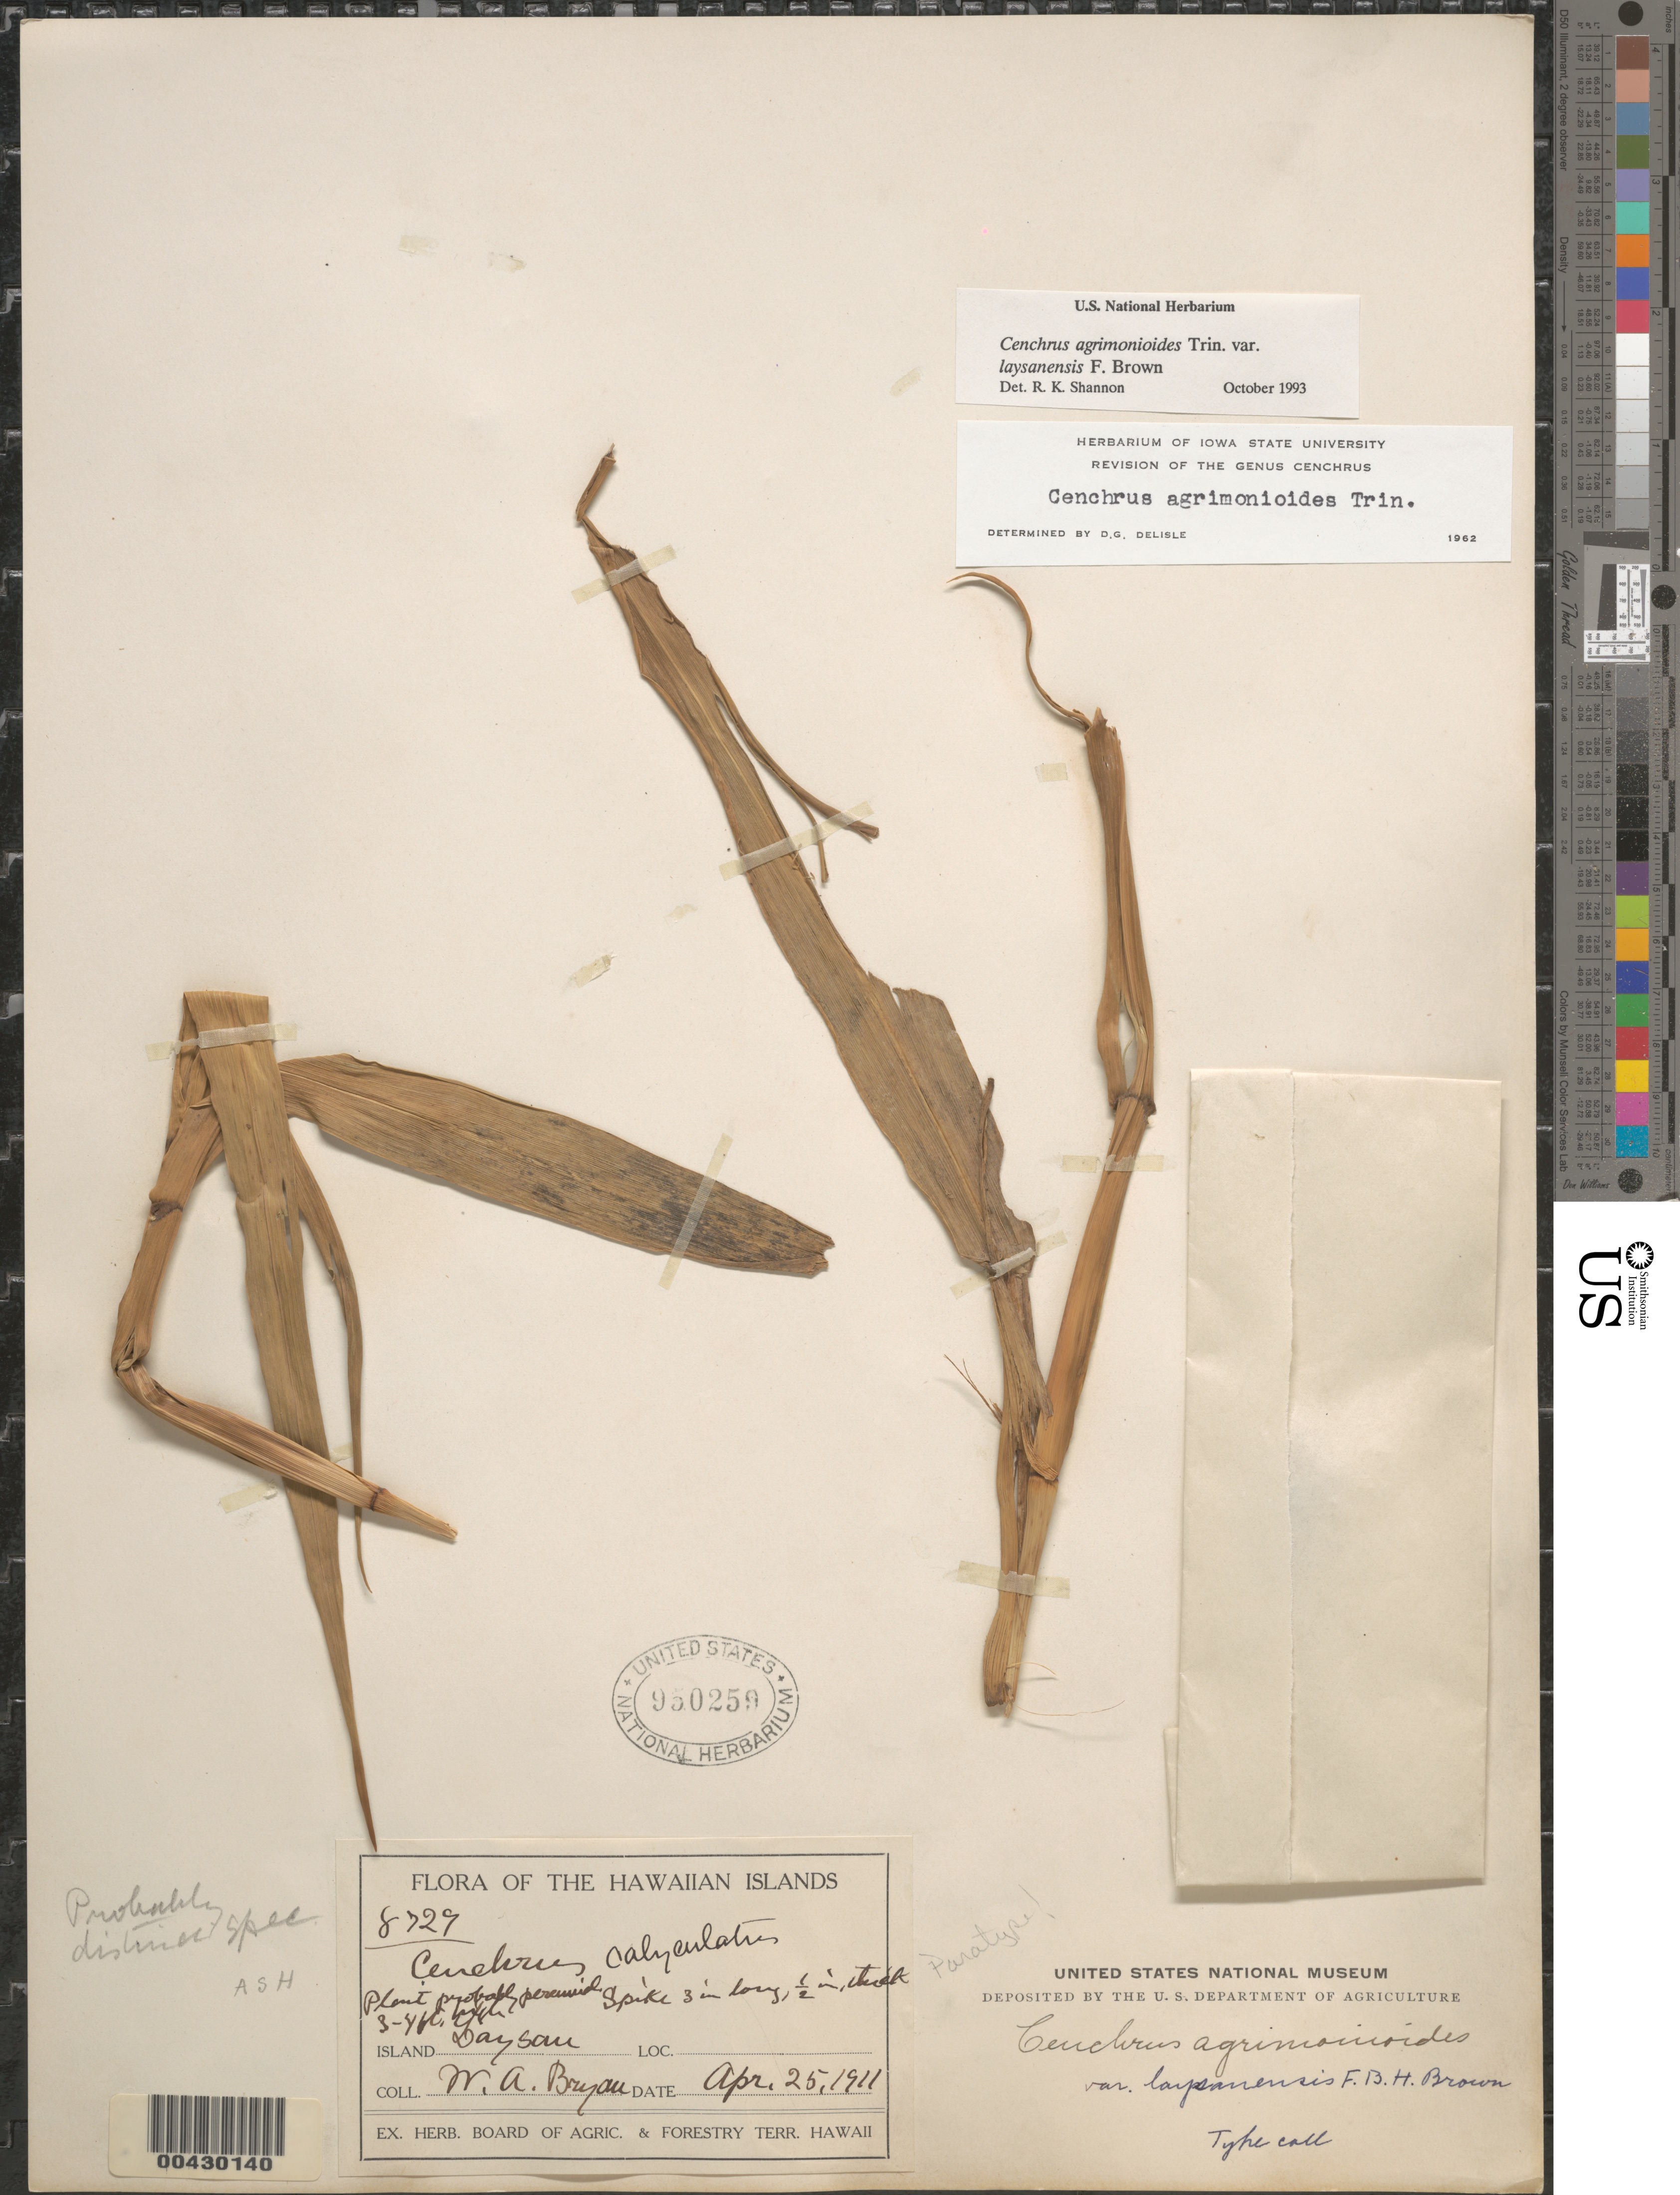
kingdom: Plantae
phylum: Tracheophyta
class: Liliopsida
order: Poales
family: Poaceae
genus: Cenchrus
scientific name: Cenchrus agrimonioides var. laysanensis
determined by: Shannon, R. K., (UNITED STATES)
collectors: W. Bryan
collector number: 8727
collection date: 1911-04-25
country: United States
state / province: Hawaii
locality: The Hawaiian Islands. Island Laysan.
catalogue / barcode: US 950259